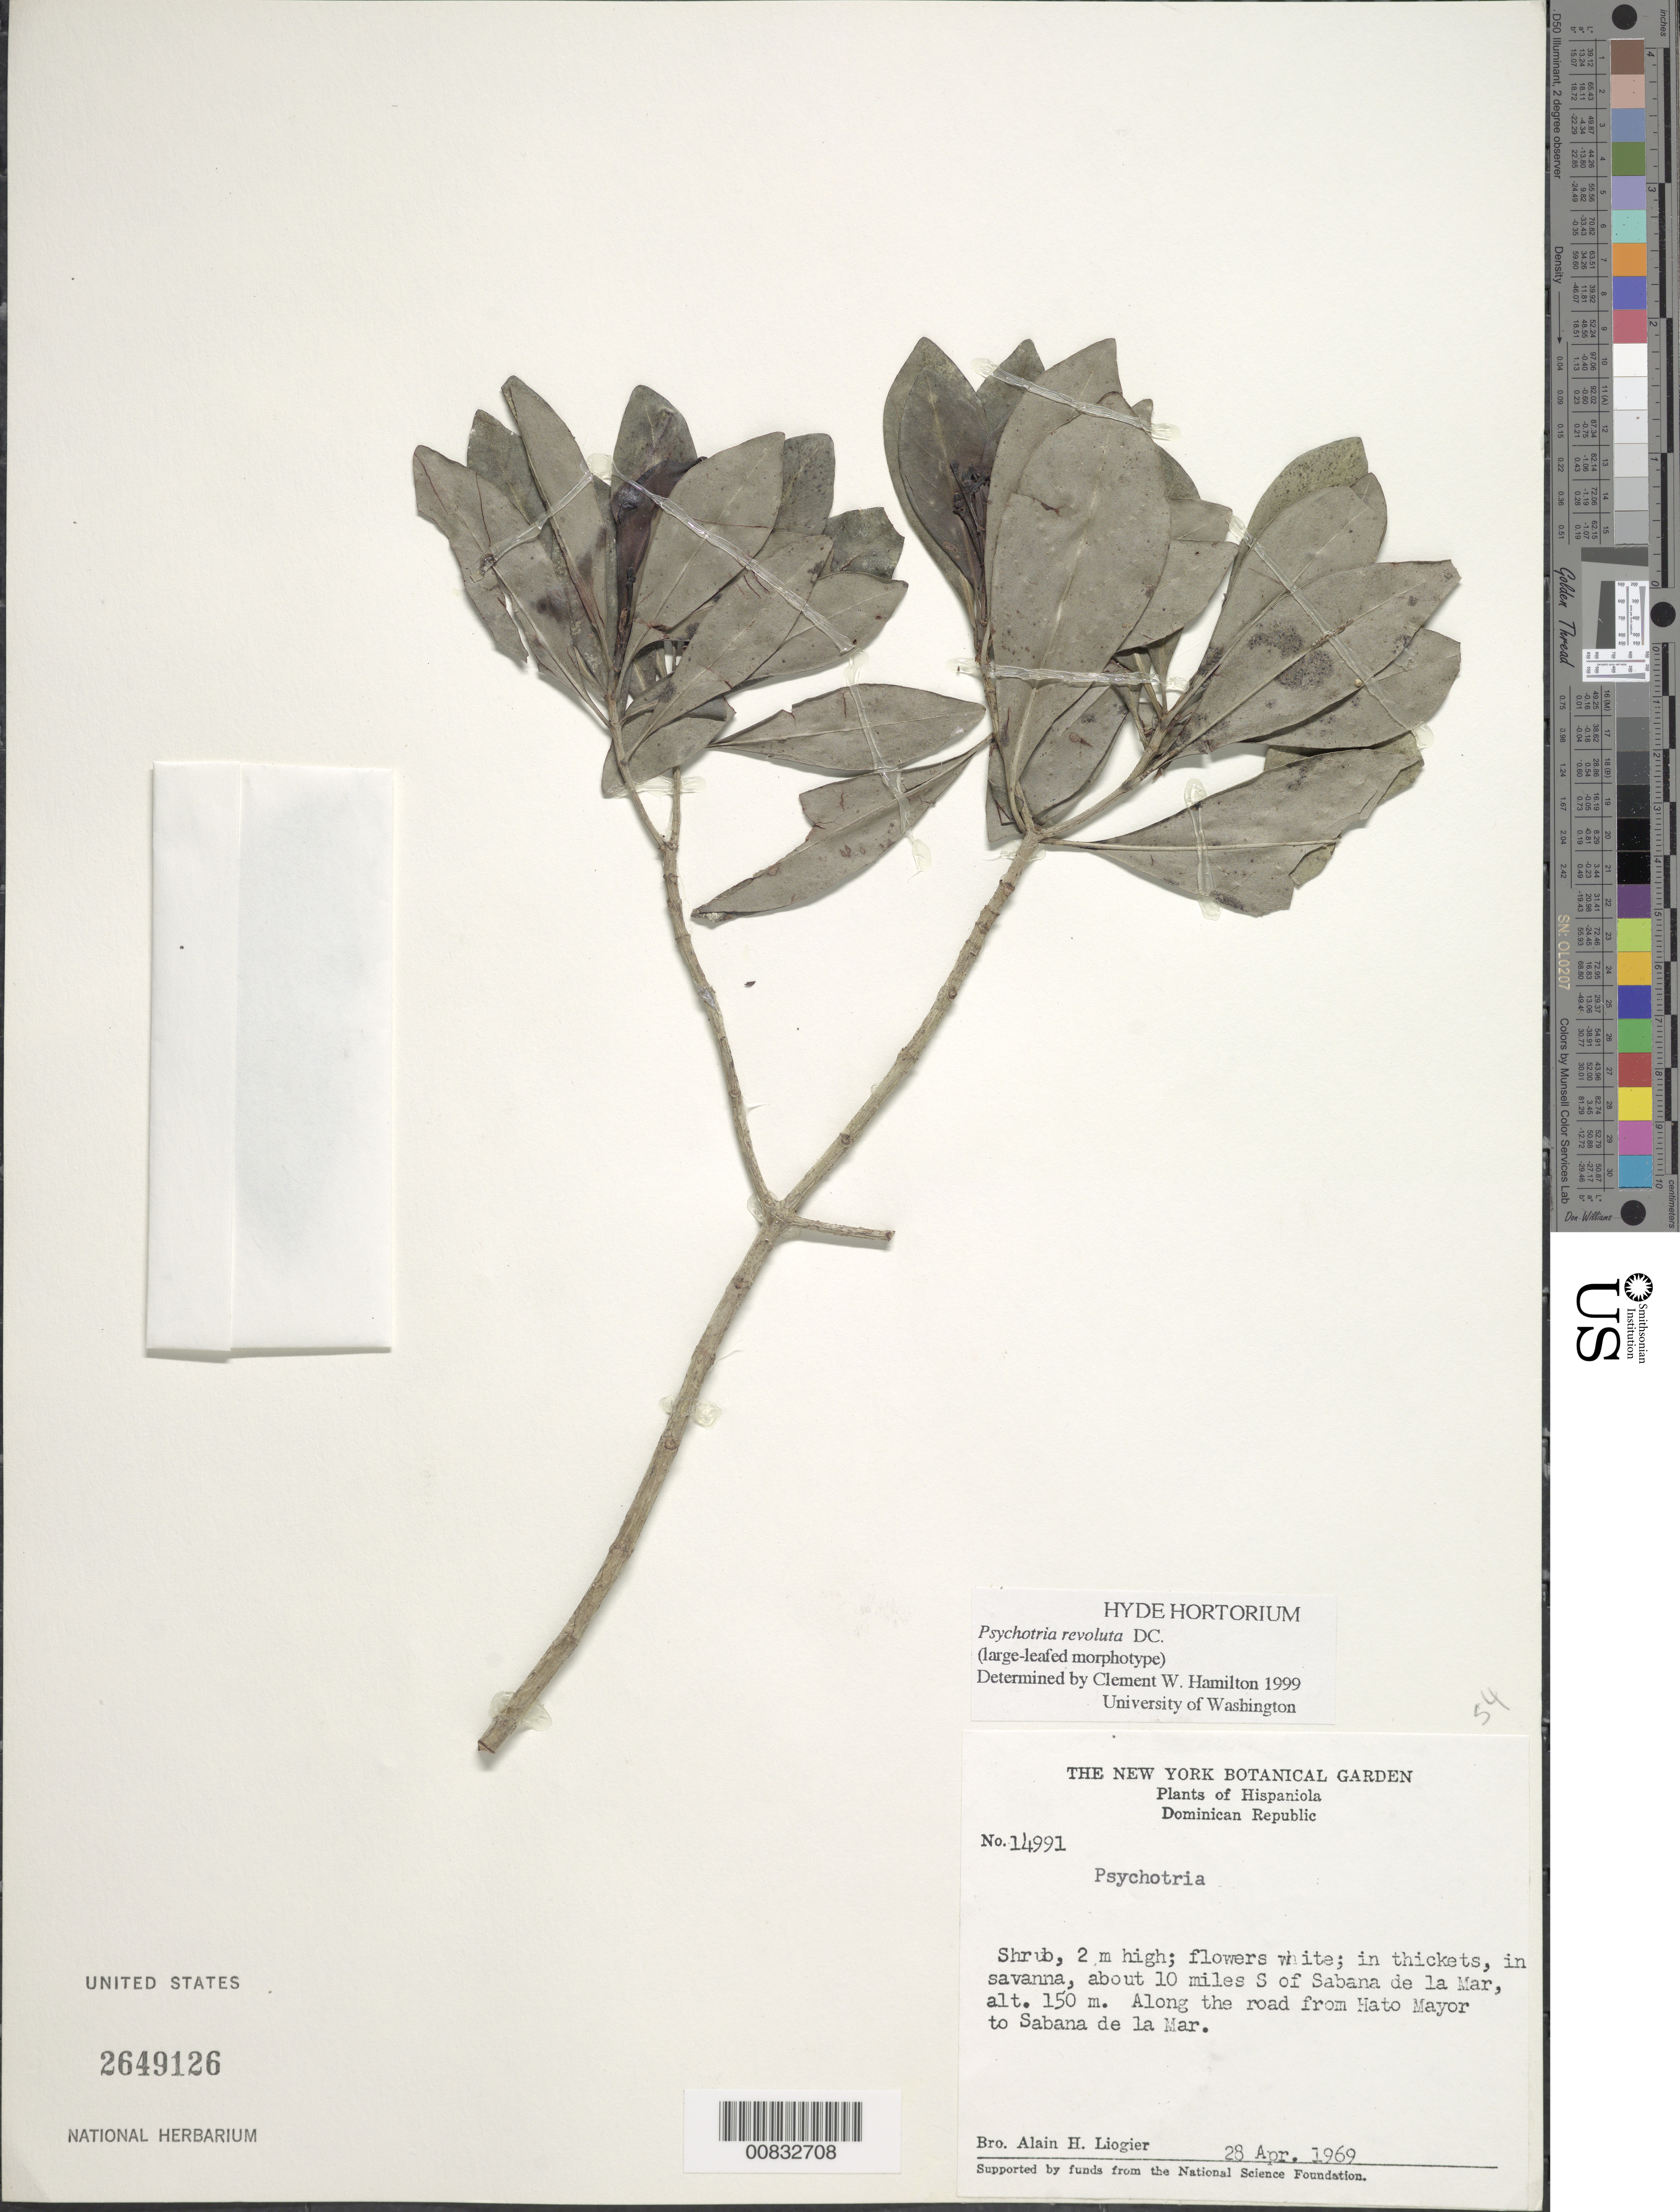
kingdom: Plantae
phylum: Tracheophyta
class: Magnoliopsida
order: Gentianales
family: Rubiaceae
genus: Psychotria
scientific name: Psychotria revoluta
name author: DC.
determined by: Hamilton, C. W.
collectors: A. H. Liogier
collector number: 14991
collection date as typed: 28 Apr 1969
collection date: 1969-04-28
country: Dominican Republic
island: Hispaniola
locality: About 10 miles S of Sabana de la Mar, along the road from Hato Mayor to Sabana de la Mar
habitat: In thickets in savanna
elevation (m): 150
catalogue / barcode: US 2649126